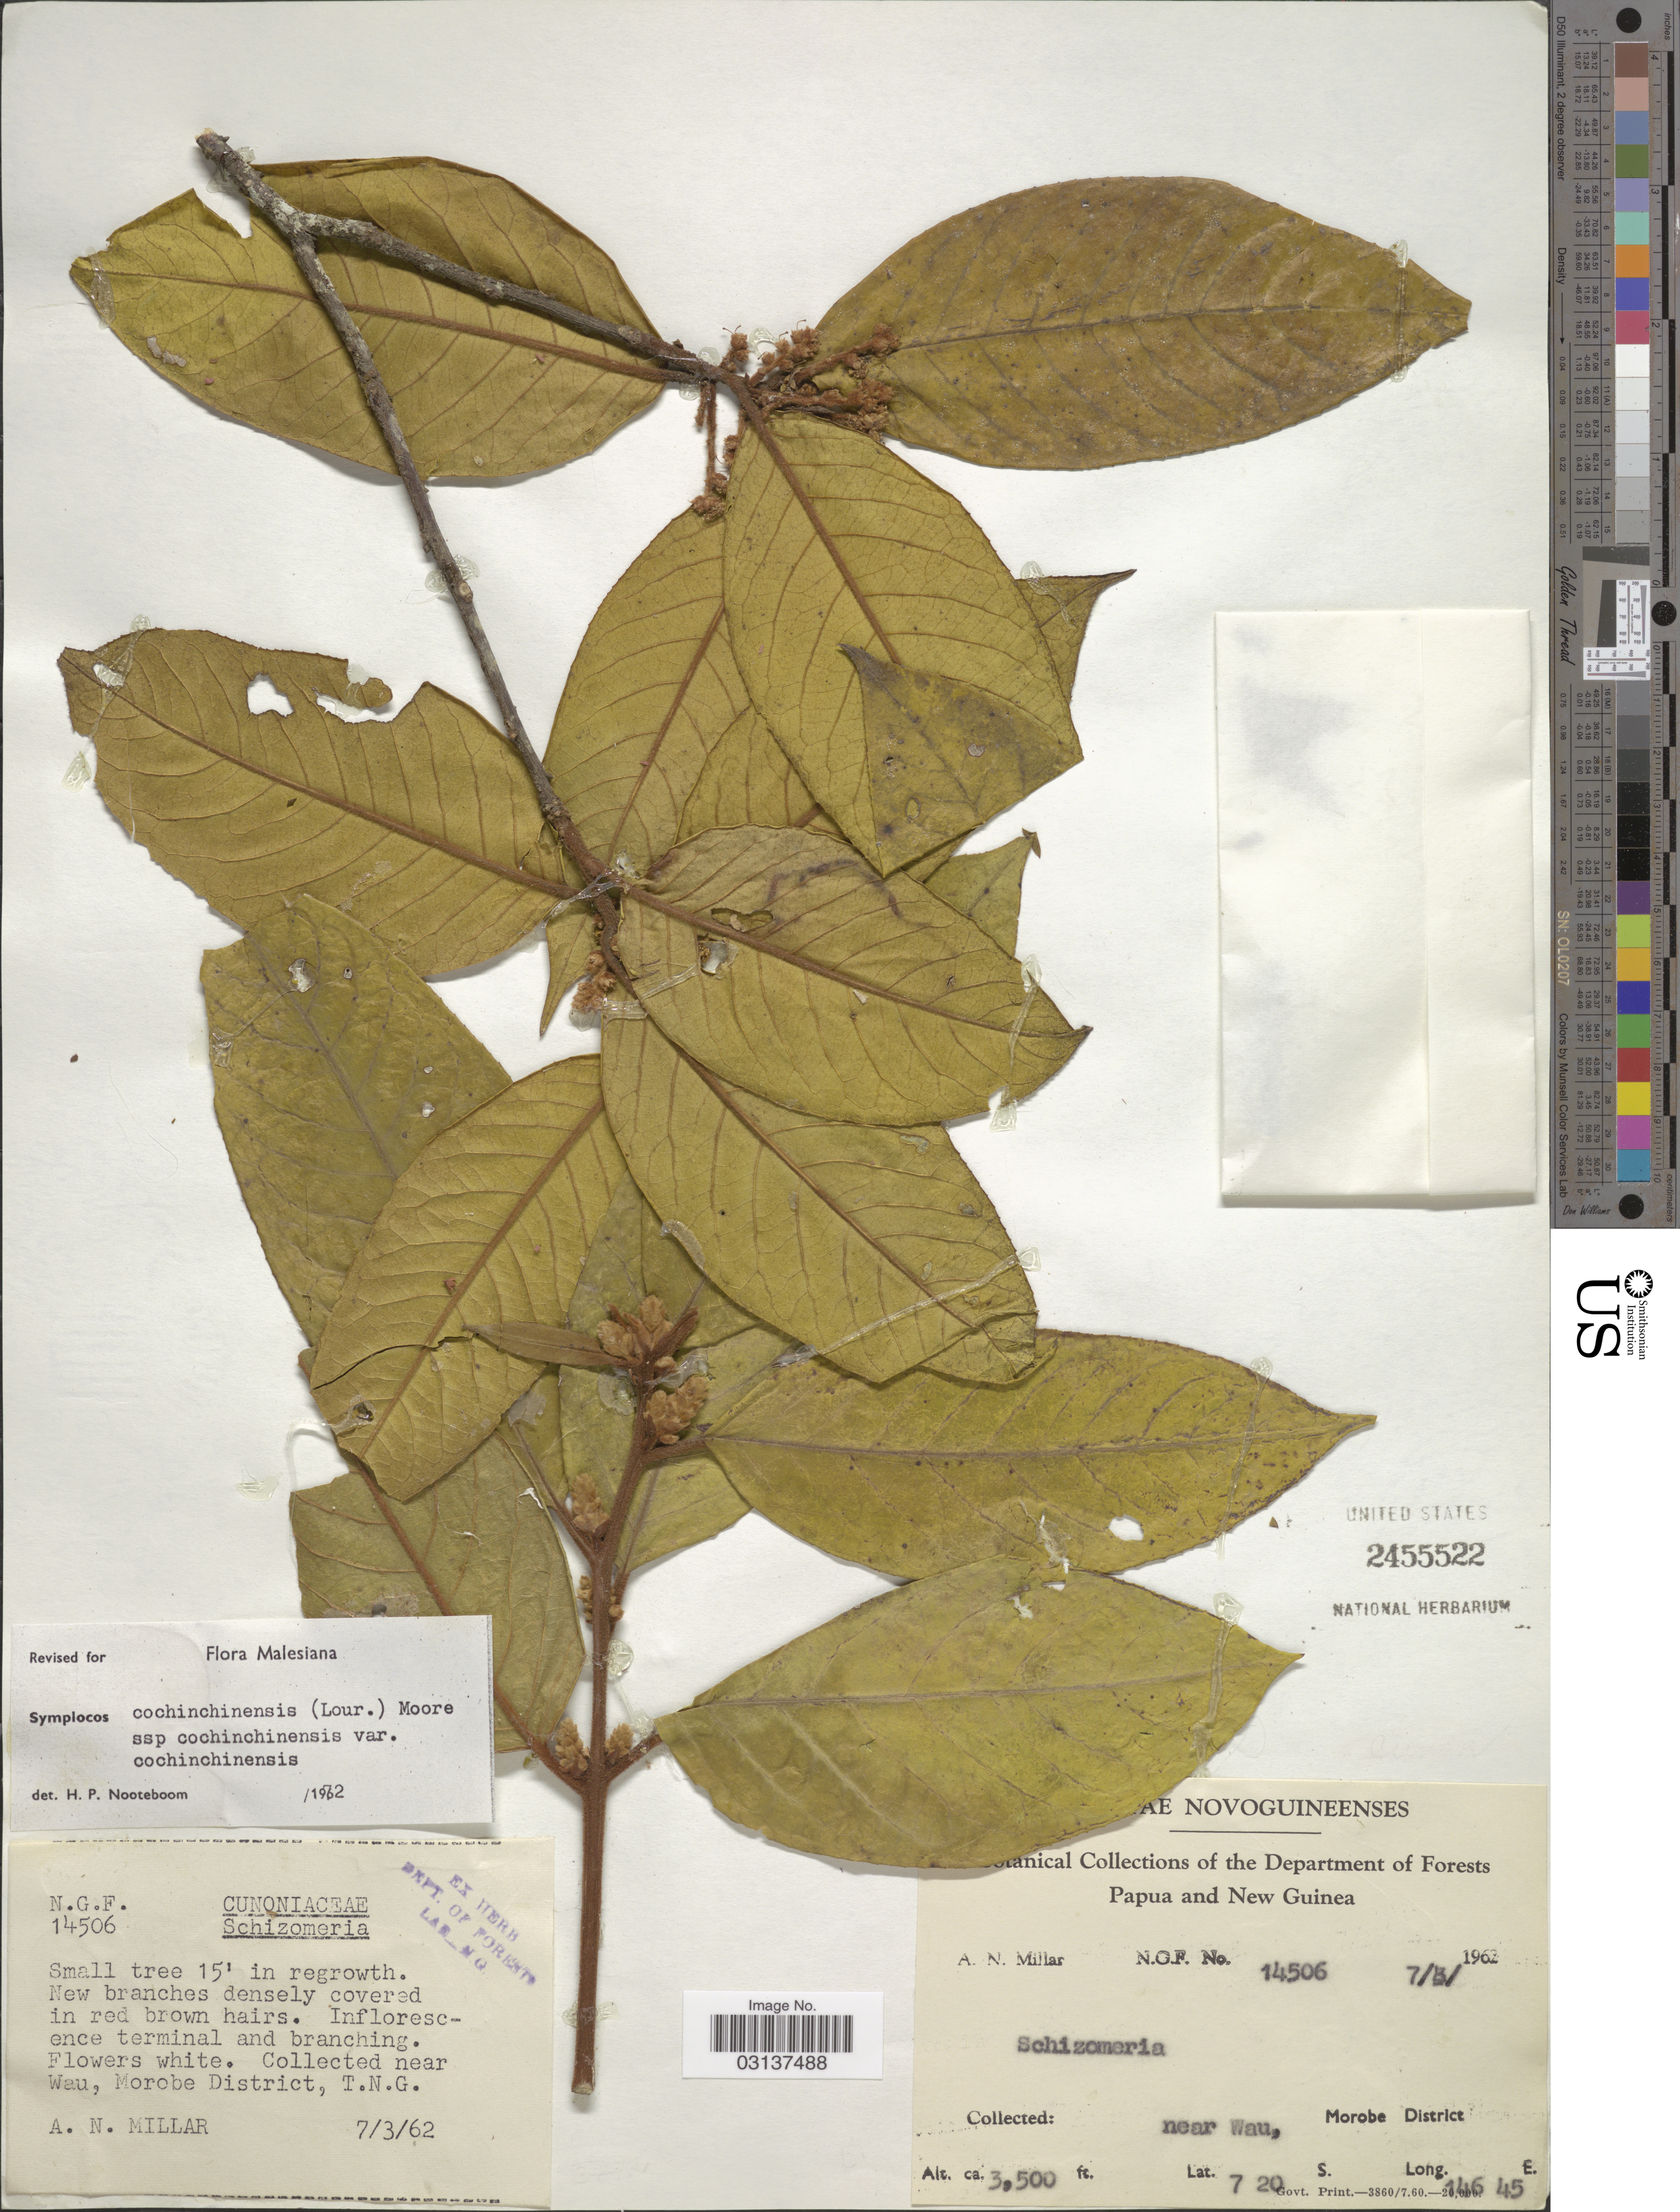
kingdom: Plantae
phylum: Tracheophyta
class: Magnoliopsida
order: Ericales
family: Symplocaceae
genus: Symplocos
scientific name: Symplocos cochinchinensis subsp. cochinchinensis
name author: (Lour.) S. Moore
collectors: A. Millar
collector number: NGF 14506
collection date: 1962-03-07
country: Papua New Guinea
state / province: Morobe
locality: NovoGuineenses, near Wau, Morobe District.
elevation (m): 1067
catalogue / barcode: US 2455522